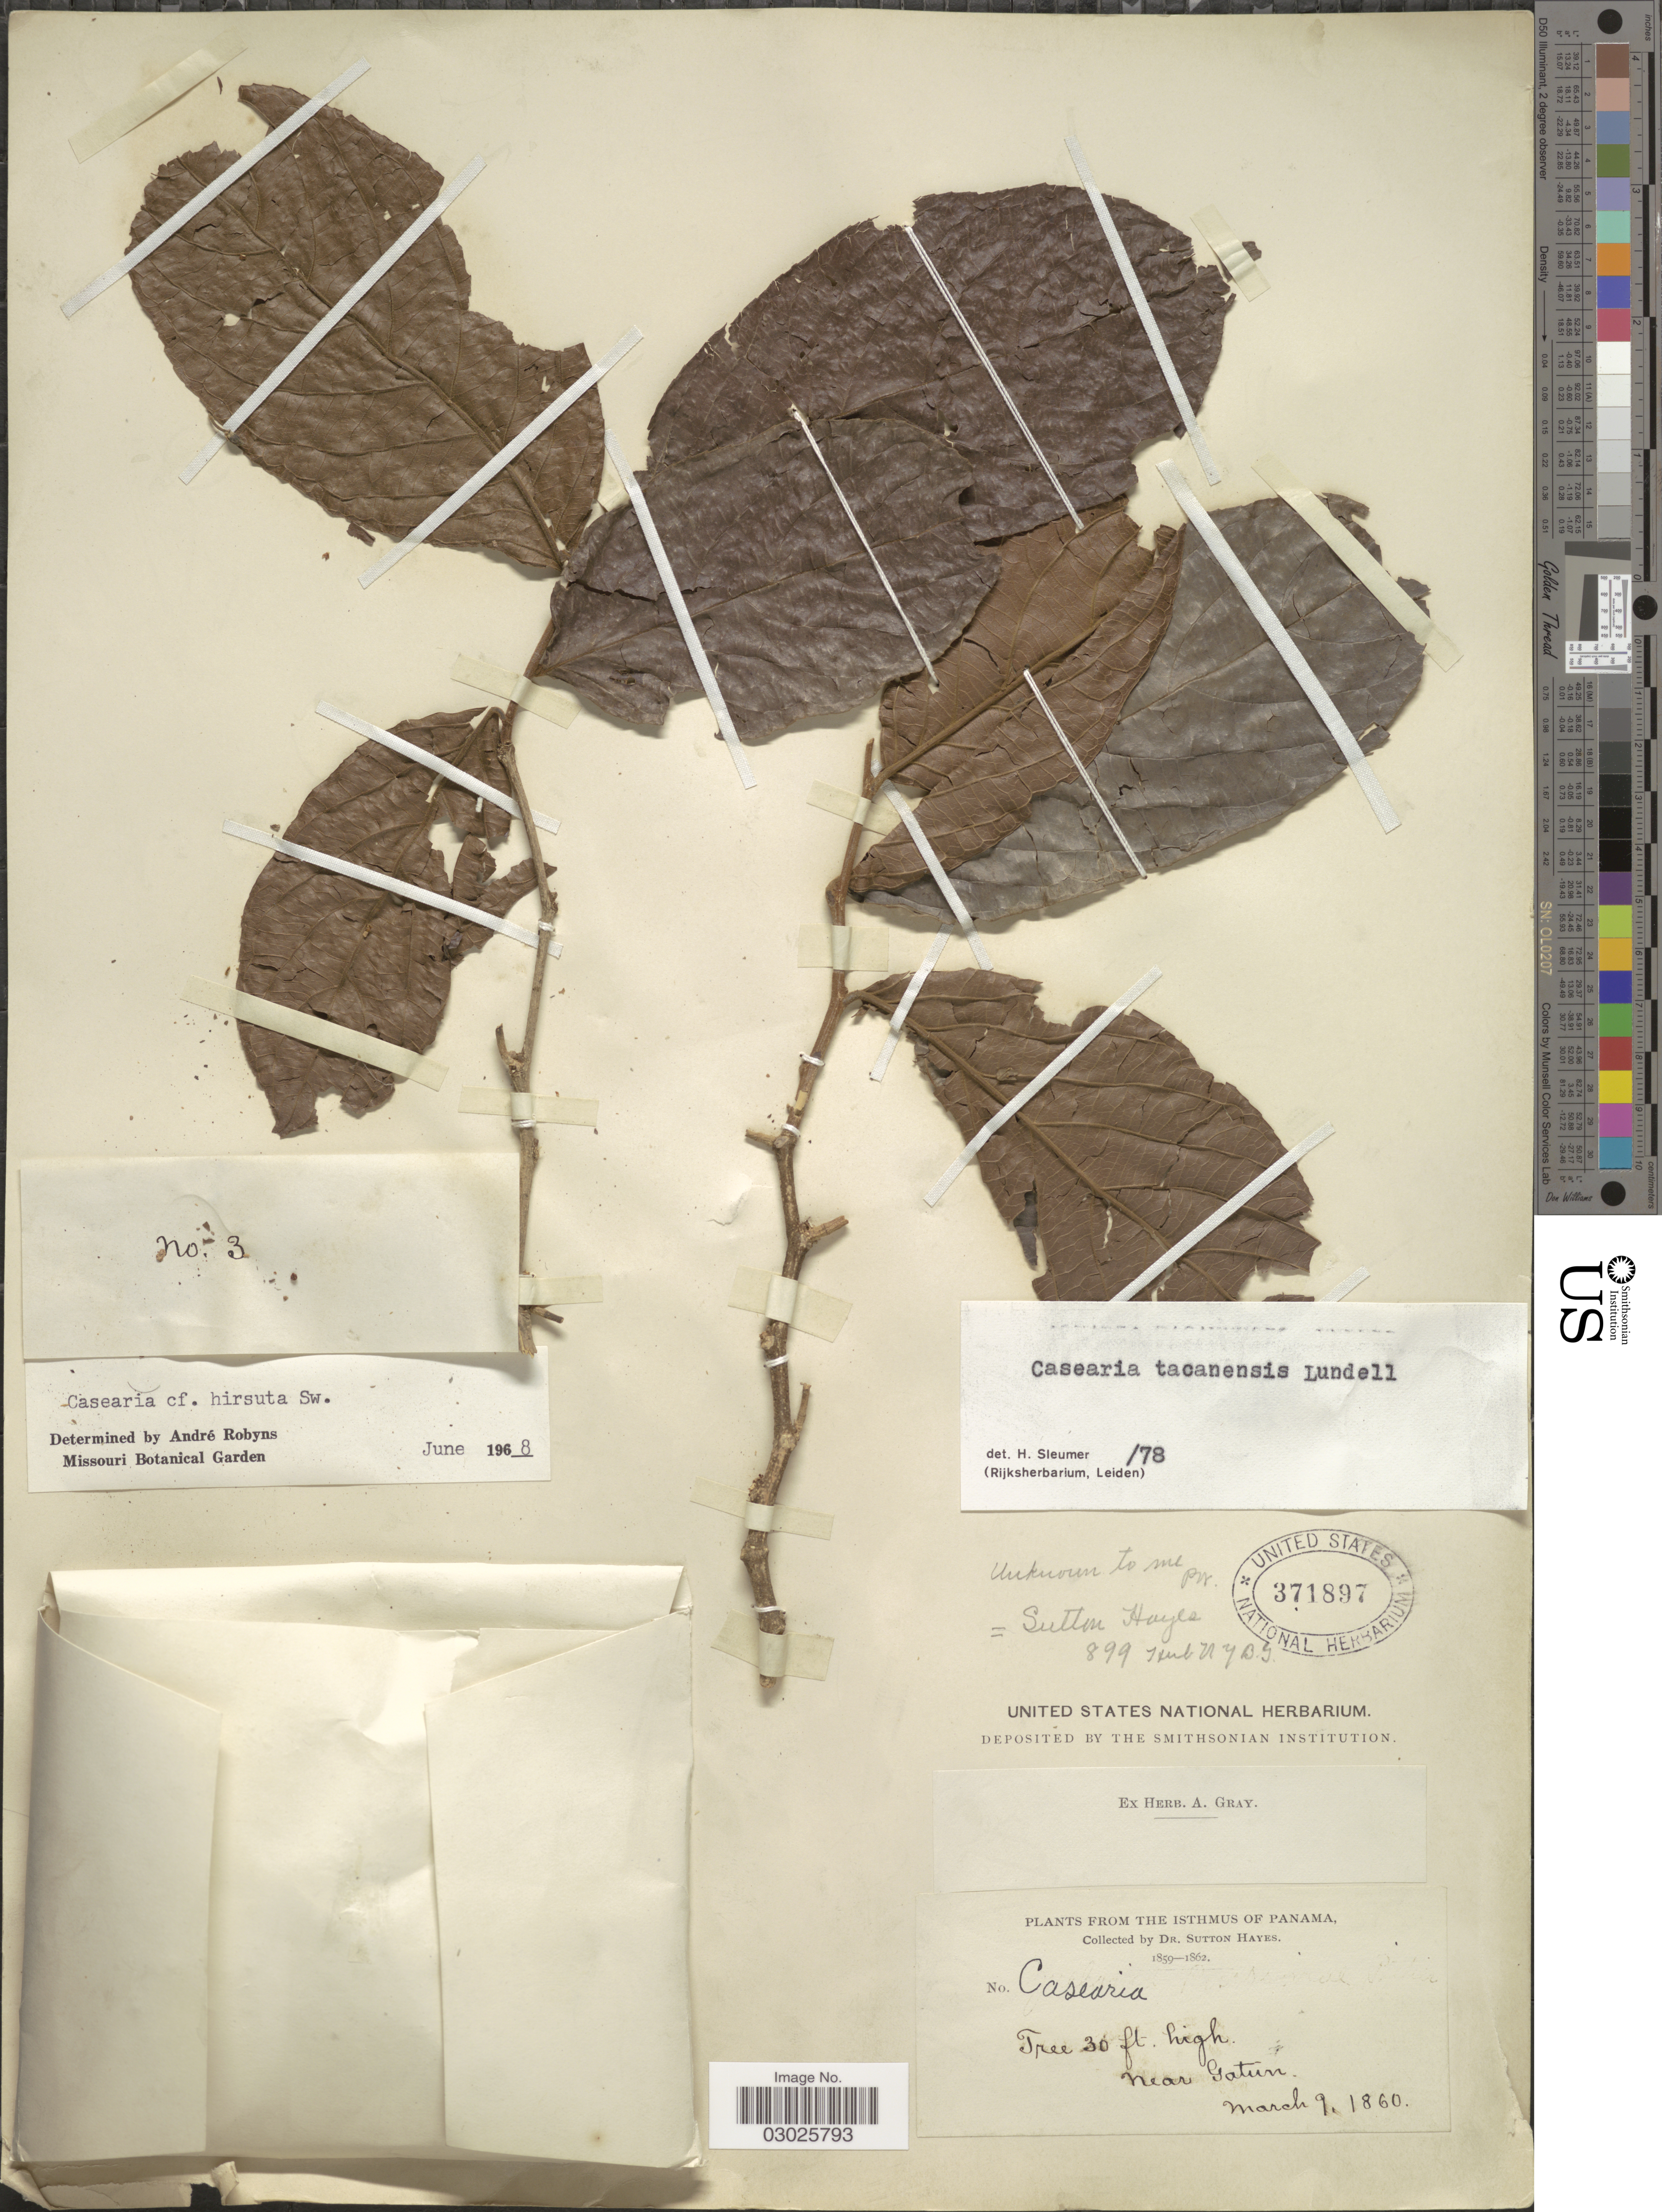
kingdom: Plantae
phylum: Tracheophyta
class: Magnoliopsida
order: Malpighiales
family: Salicaceae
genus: Casearia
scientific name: Casearia tacanensis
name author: Lundell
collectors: S. Hayes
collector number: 3?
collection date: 1860-03-09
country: Panama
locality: The Isthmus of Panama, near Gatun.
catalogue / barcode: US 371897